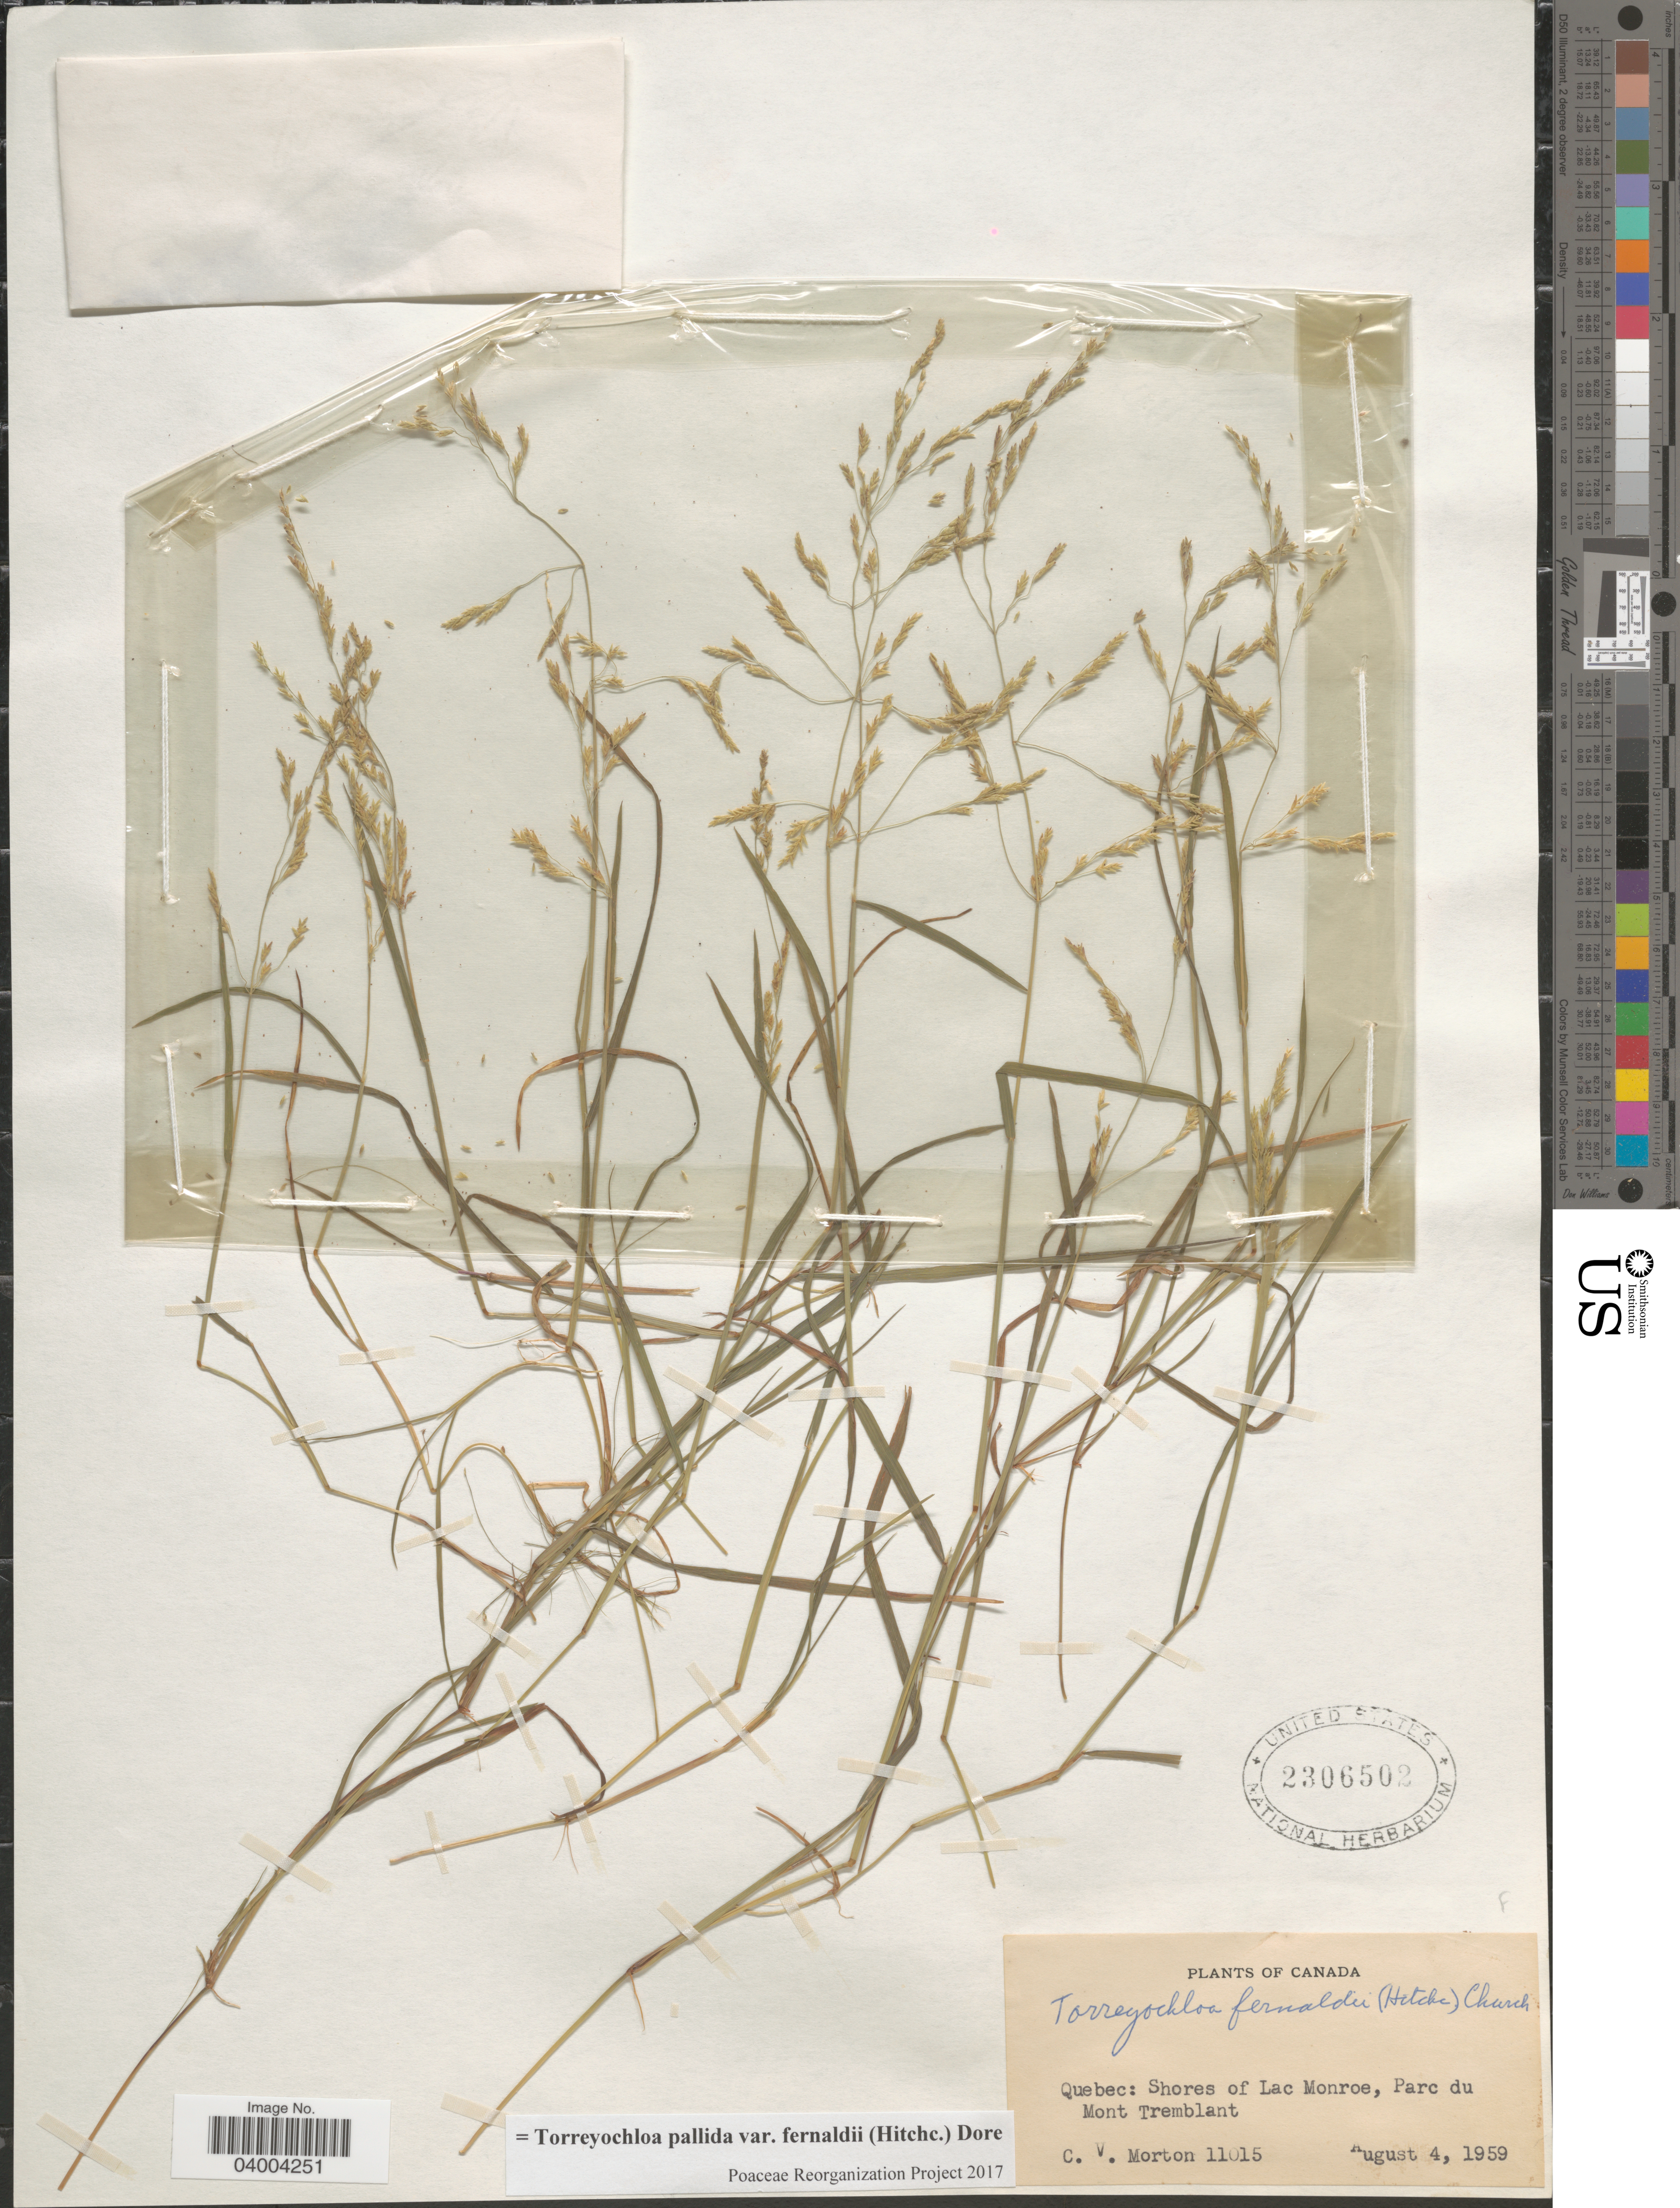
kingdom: Plantae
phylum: Tracheophyta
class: Liliopsida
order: Poales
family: Poaceae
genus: Torreyochloa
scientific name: Torreyochloa pallida var. fernaldii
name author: (Hitchc.) Dore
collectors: C. V. Morton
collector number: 11015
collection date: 1959-08-04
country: Canada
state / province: Quebec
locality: Shores of Lac Monroe, Parc du Mont Tremblant.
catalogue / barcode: US 2306502